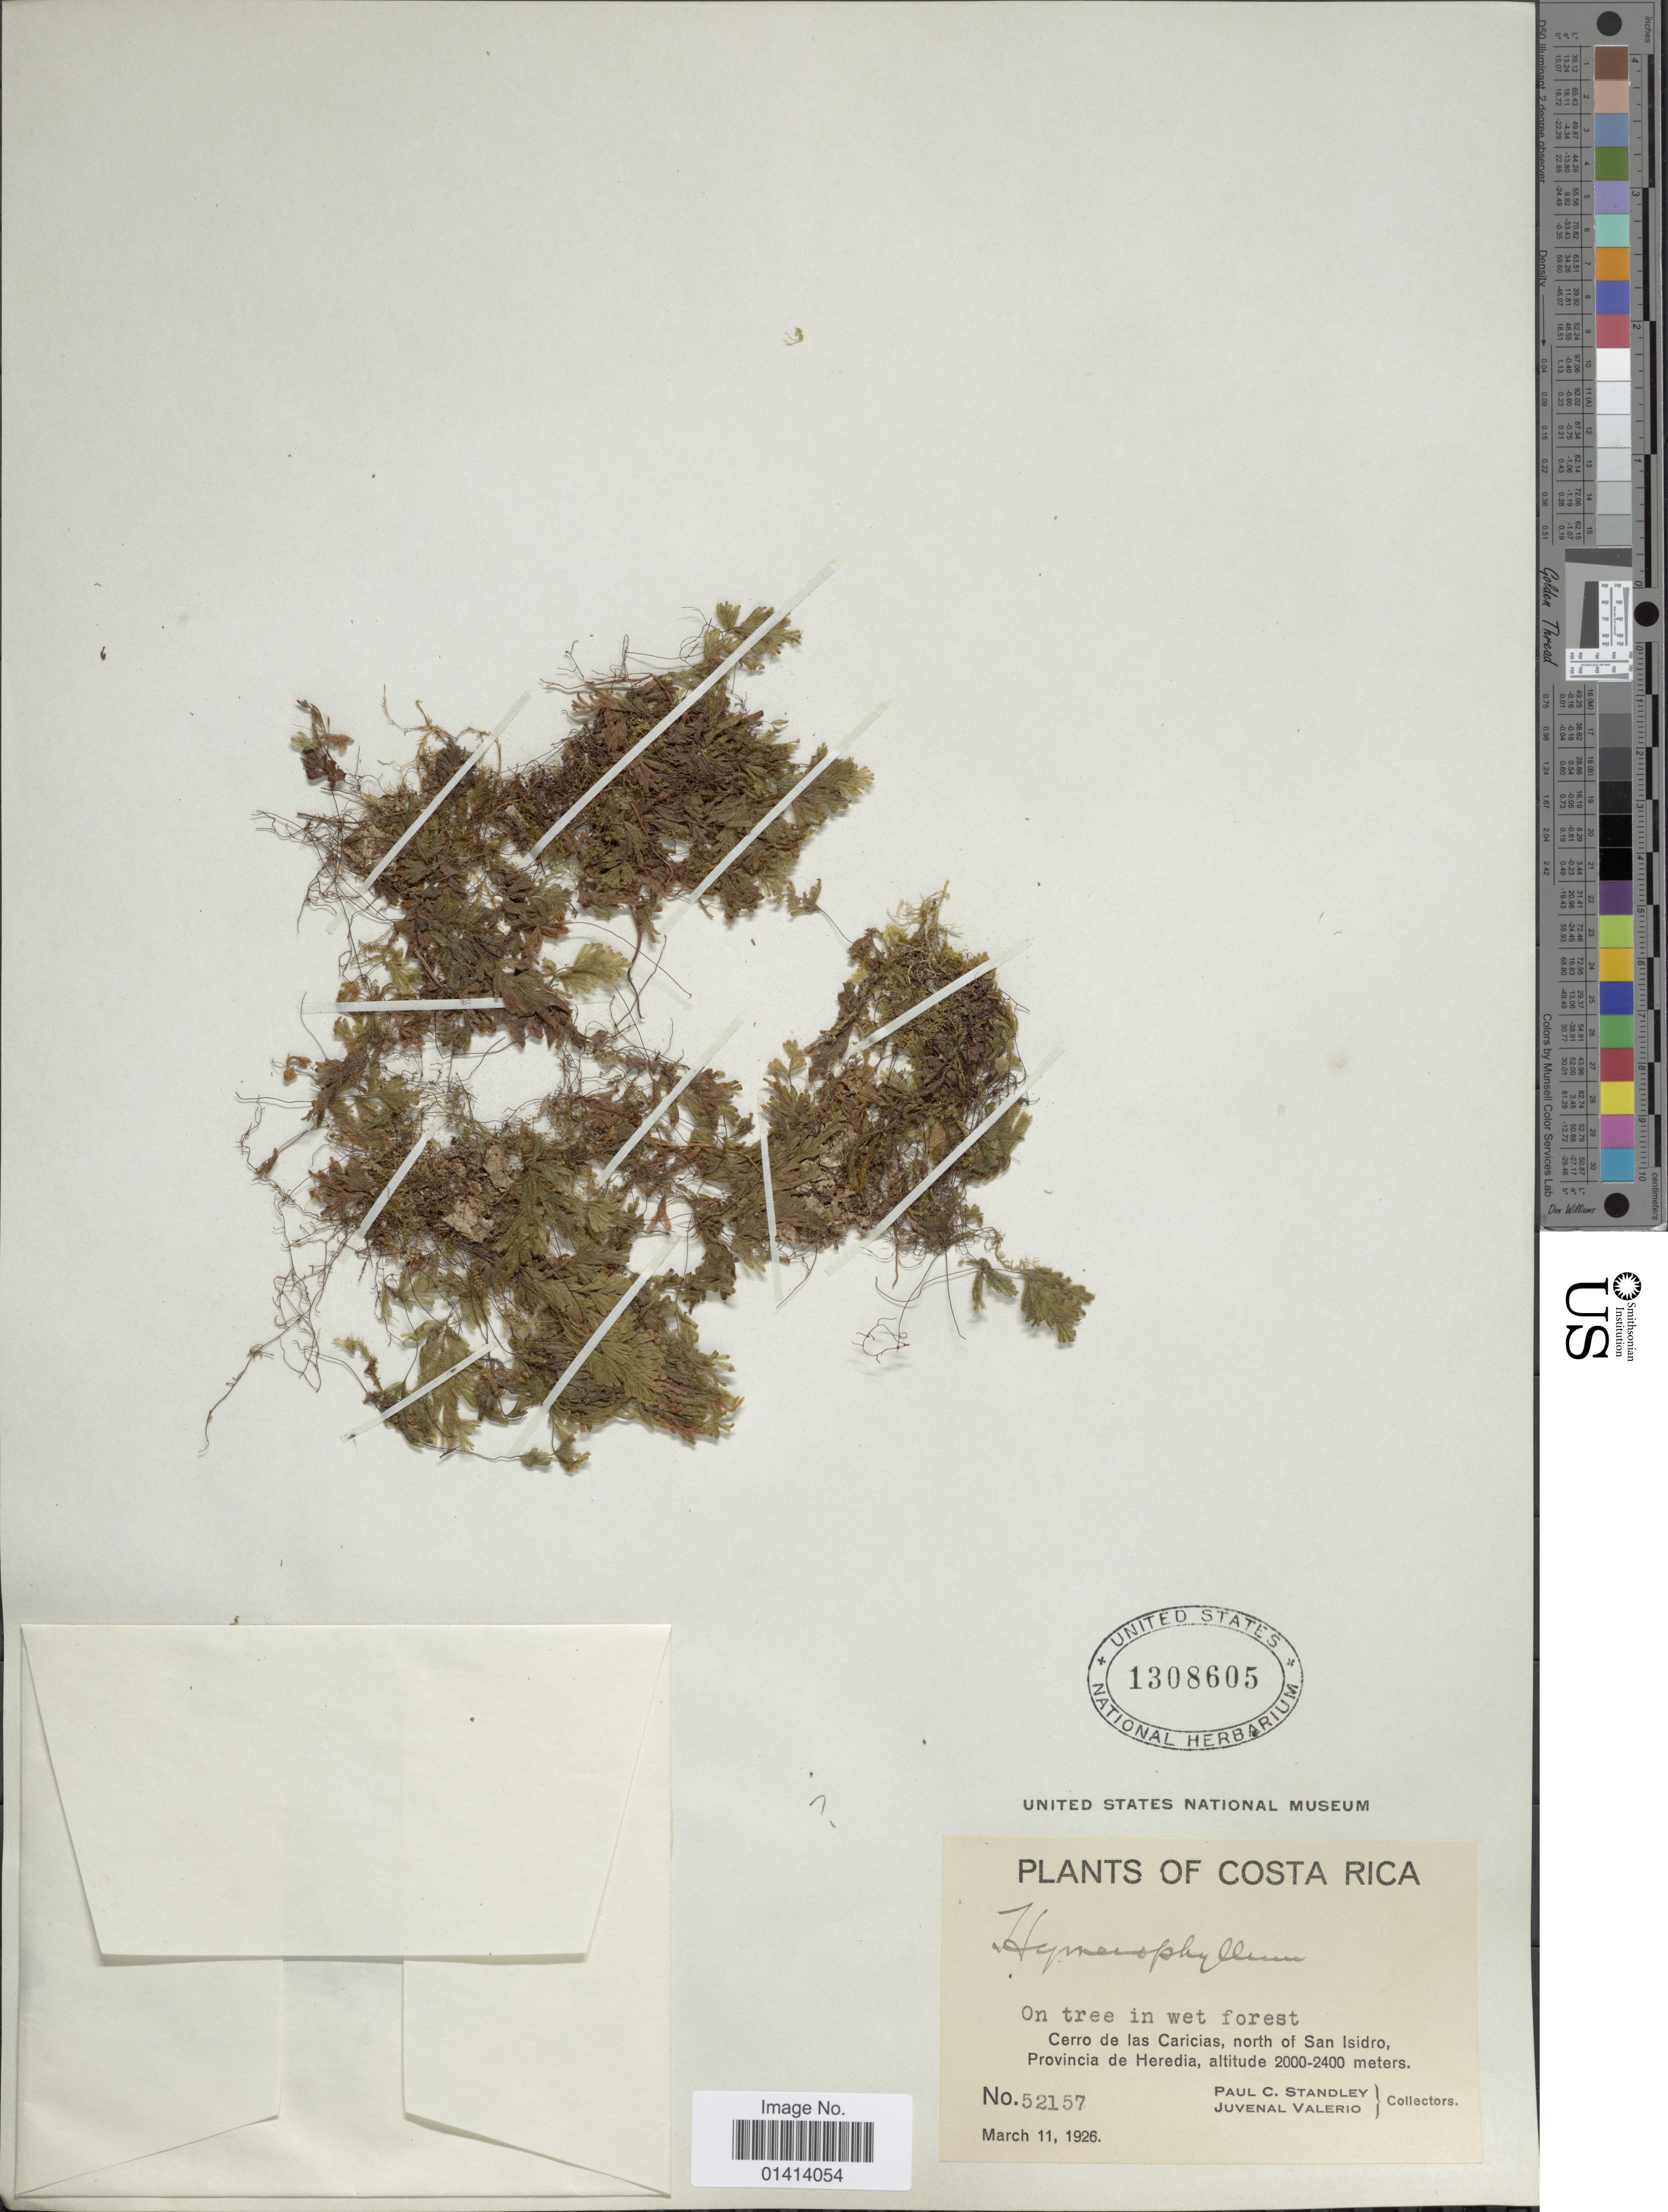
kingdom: Plantae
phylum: Tracheophyta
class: Polypodiopsida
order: Hymenophyllales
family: Hymenophyllaceae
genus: Hymenophyllum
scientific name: Hymenophyllum hemipteron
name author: Rosenst.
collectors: P. C. Standley & J. Valerio R.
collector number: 52157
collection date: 1926-03-11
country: Costa Rica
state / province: Heredia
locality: Cerro de las Caricias, north of San Isidro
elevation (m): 2000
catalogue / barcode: US 1308605